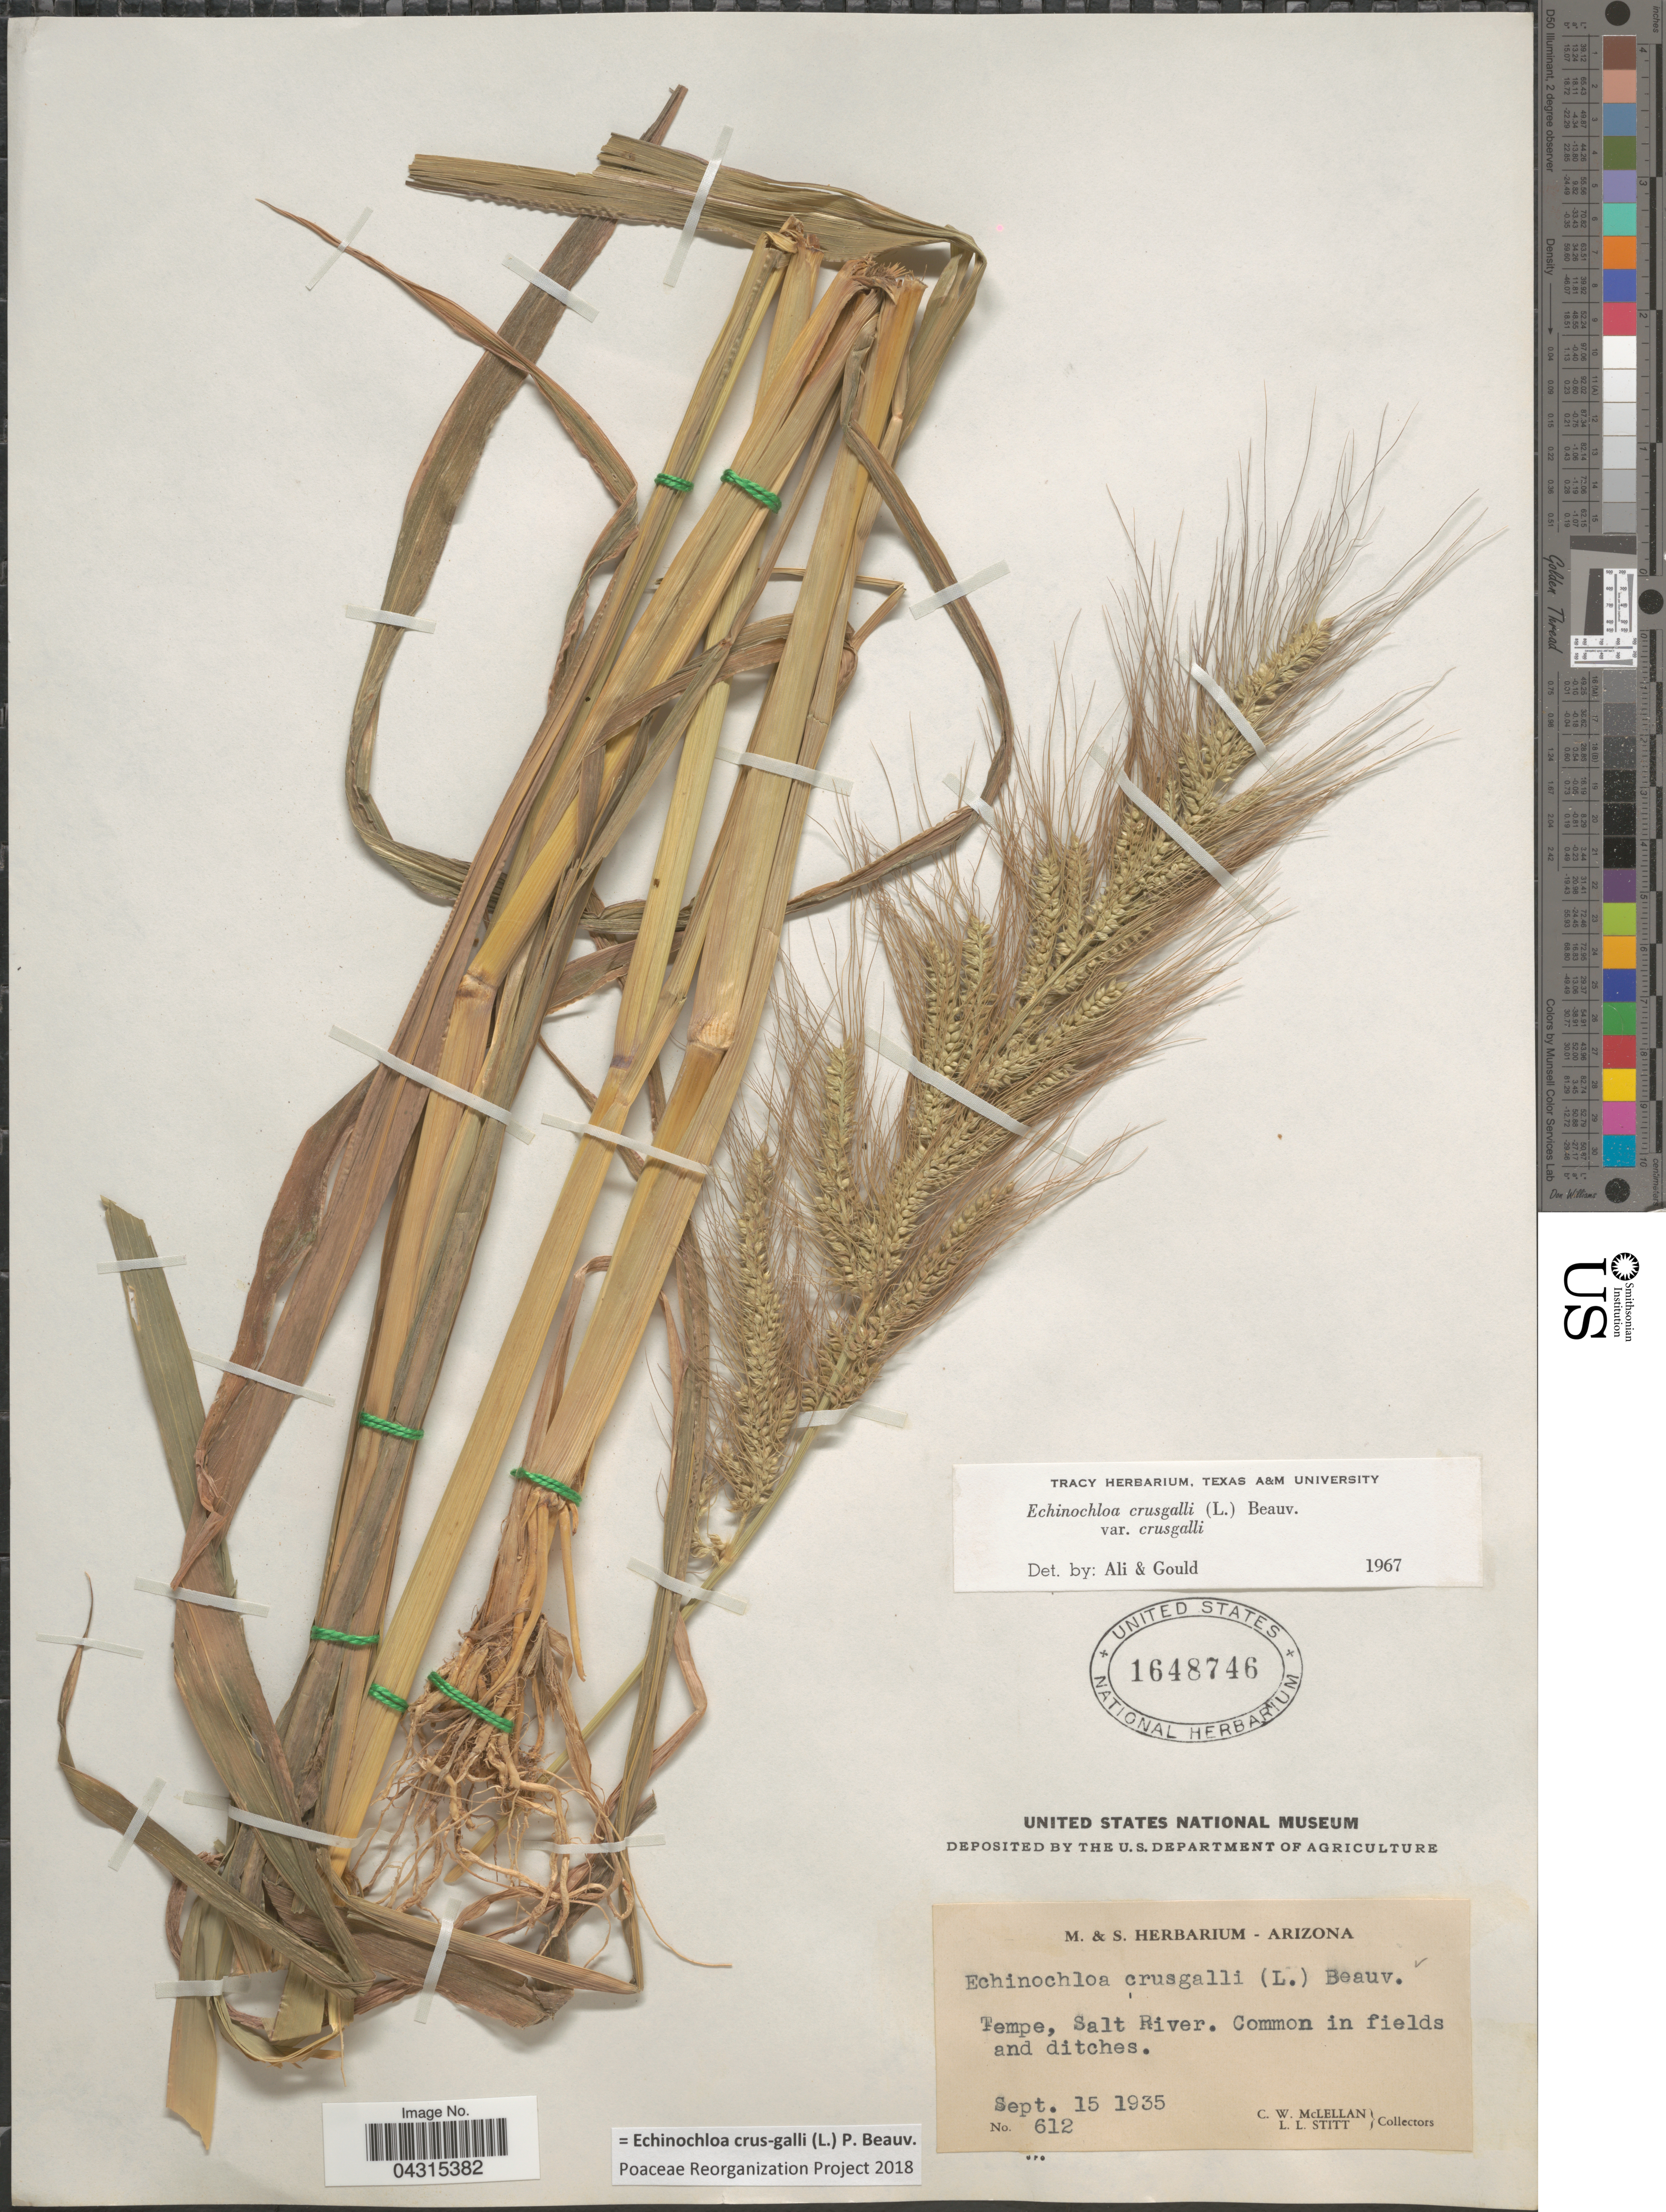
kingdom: Plantae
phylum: Tracheophyta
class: Liliopsida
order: Poales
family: Poaceae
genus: Echinochloa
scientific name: Echinochloa crus-galli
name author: (L.) P. Beauv.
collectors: C. McLellan & L. Stitt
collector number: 612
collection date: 1935-09-15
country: United States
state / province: Arizona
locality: Tempe, Salt River. Common in fields and ditches.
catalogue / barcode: US 1648746